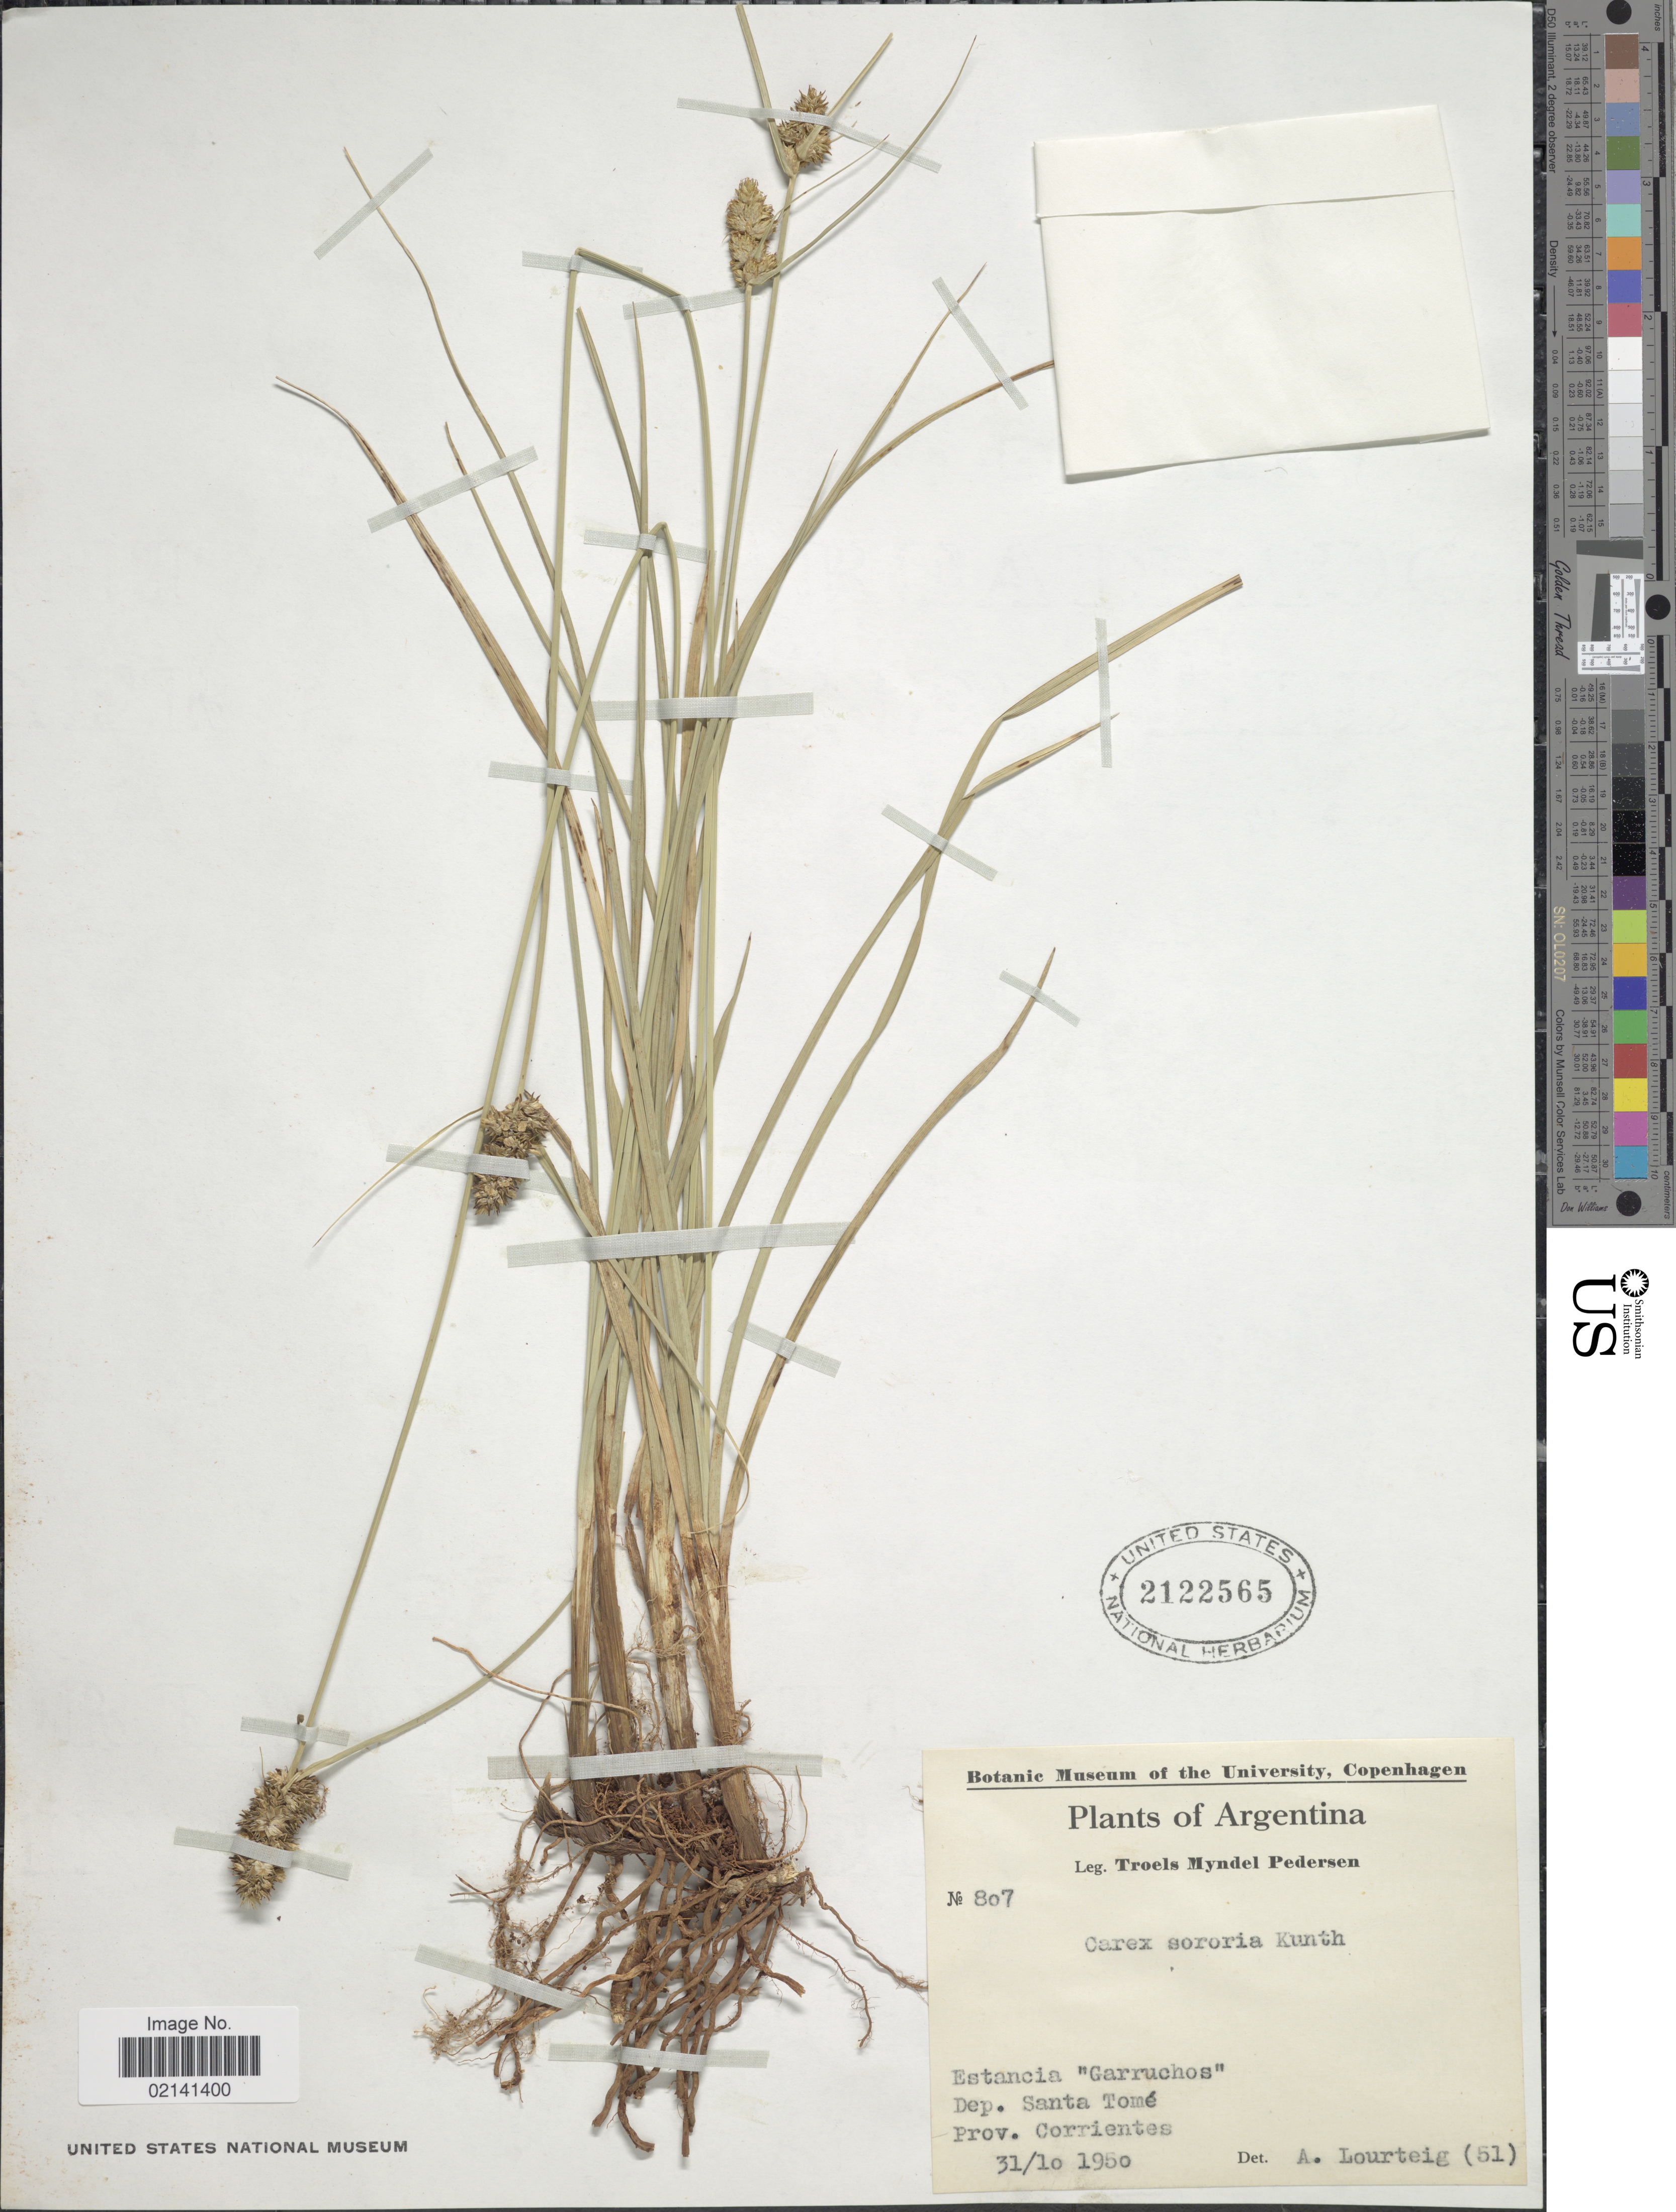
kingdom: Plantae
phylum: Tracheophyta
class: Liliopsida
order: Poales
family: Cyperaceae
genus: Carex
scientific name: Carex sororia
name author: Kunth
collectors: T. Pederson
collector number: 807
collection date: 1950-10-31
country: Argentina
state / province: Corrientes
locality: Estancia "Garruchos" Dep. Santa Tome, Prov. Corrientes.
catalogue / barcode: US 2122565